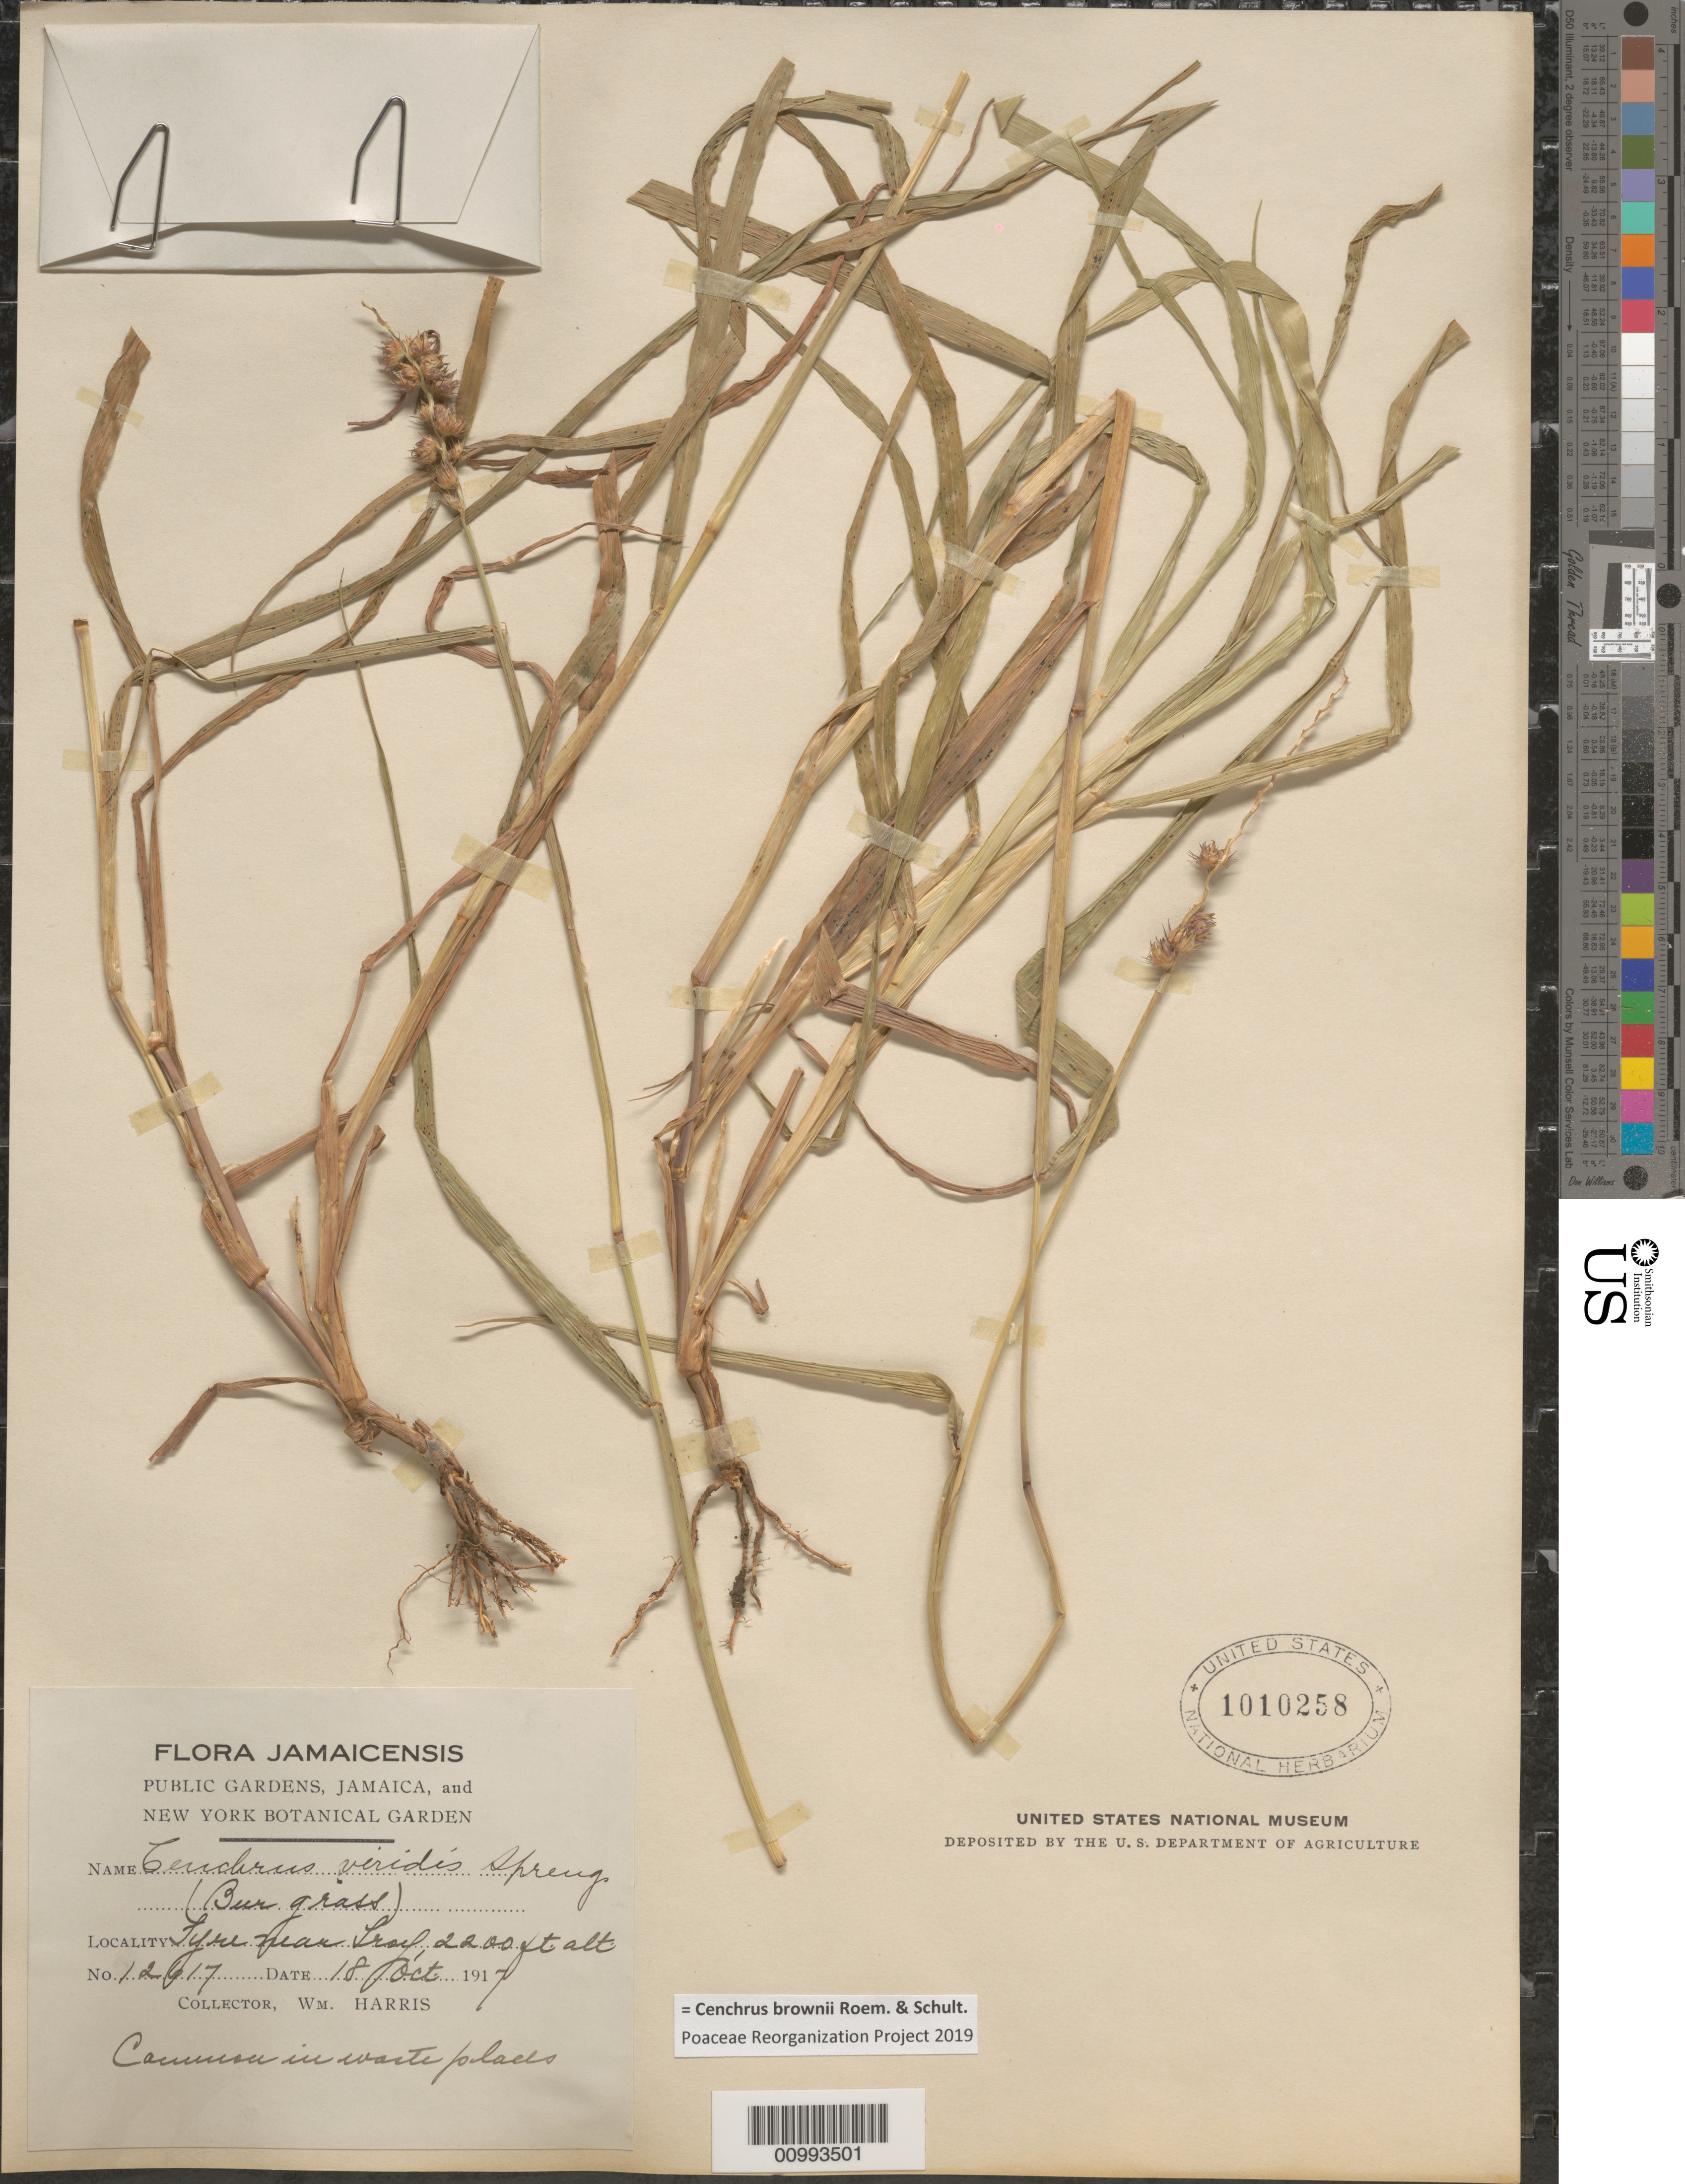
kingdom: Plantae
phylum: Tracheophyta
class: Liliopsida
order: Poales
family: Poaceae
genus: Cenchrus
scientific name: Cenchrus brownii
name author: Roem. & Schult.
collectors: W. H. Harris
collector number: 12617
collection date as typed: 18 Oct 1917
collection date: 1917-10-18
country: Jamaica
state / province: Saint Mary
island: Jamaica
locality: Troy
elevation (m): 671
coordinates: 0 N, 0 E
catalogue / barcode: US 1010258